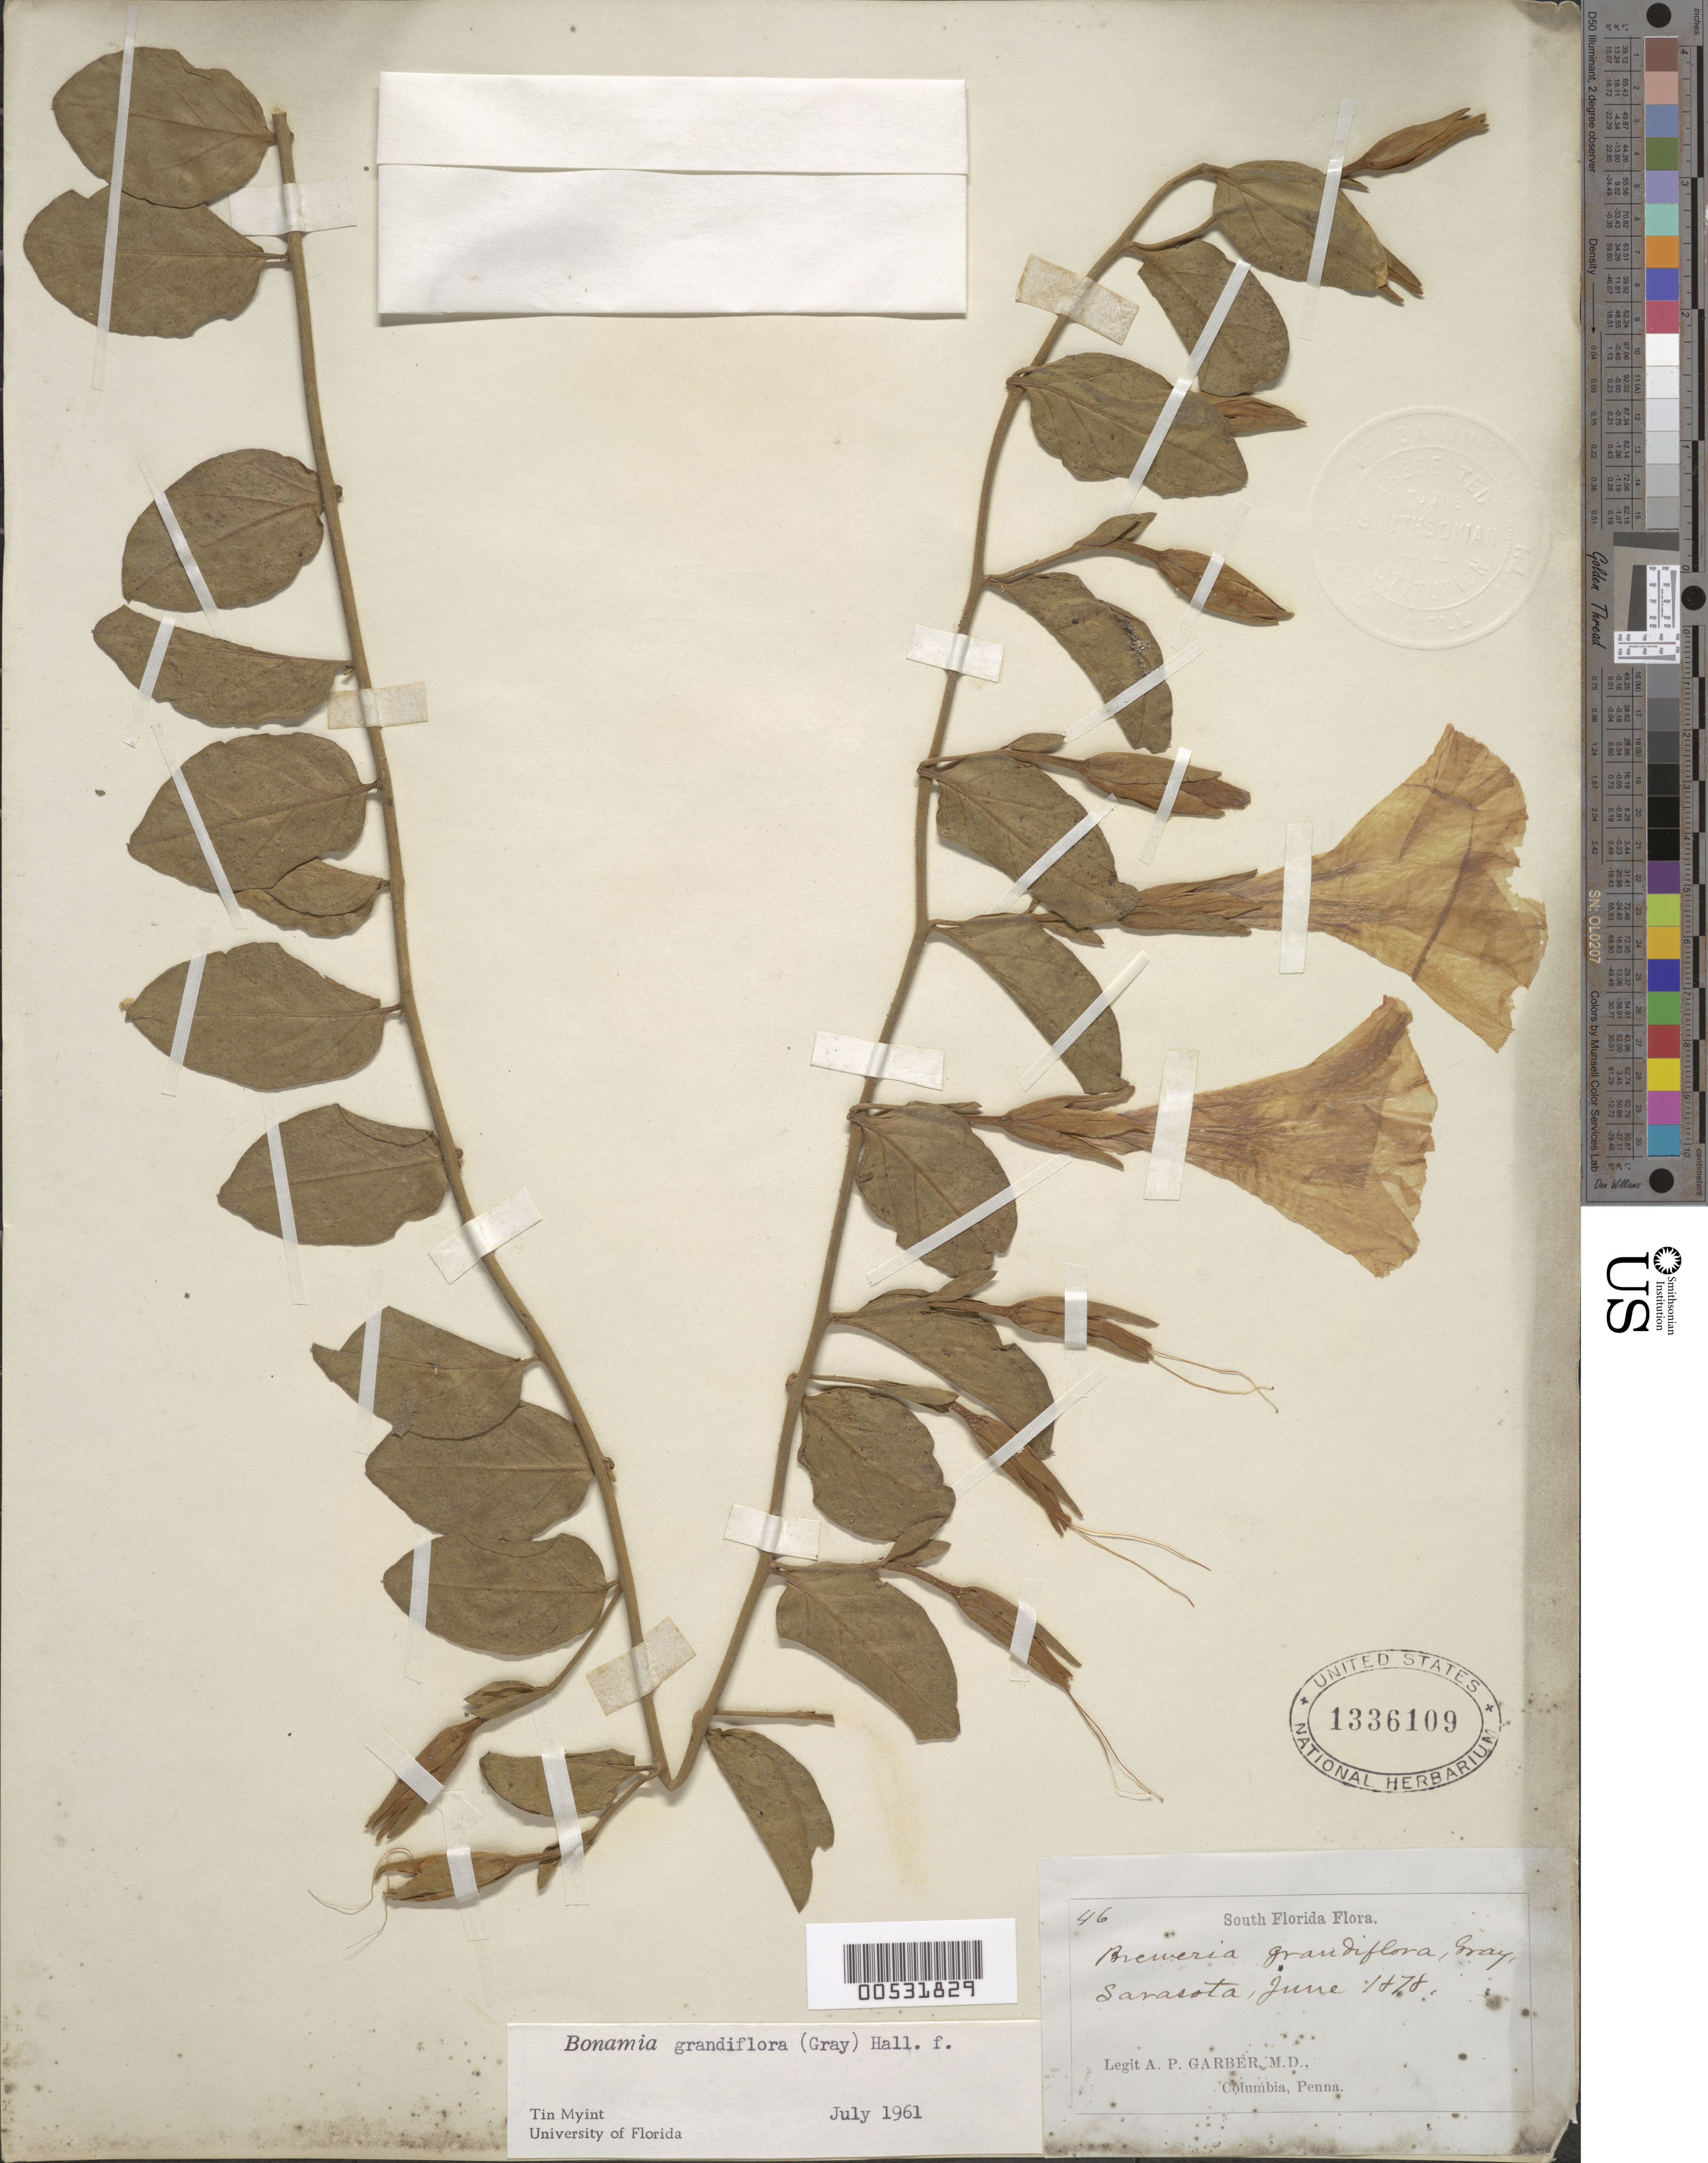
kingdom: Plantae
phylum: Tracheophyta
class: Magnoliopsida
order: Solanales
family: Convolvulaceae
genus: Bonamia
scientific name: Bonamia grandiflora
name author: (A. Gray) Hallier f.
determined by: Myint, Tin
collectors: A. P. Garber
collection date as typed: Jun 1878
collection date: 1878-06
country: United States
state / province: Florida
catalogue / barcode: US 1336109